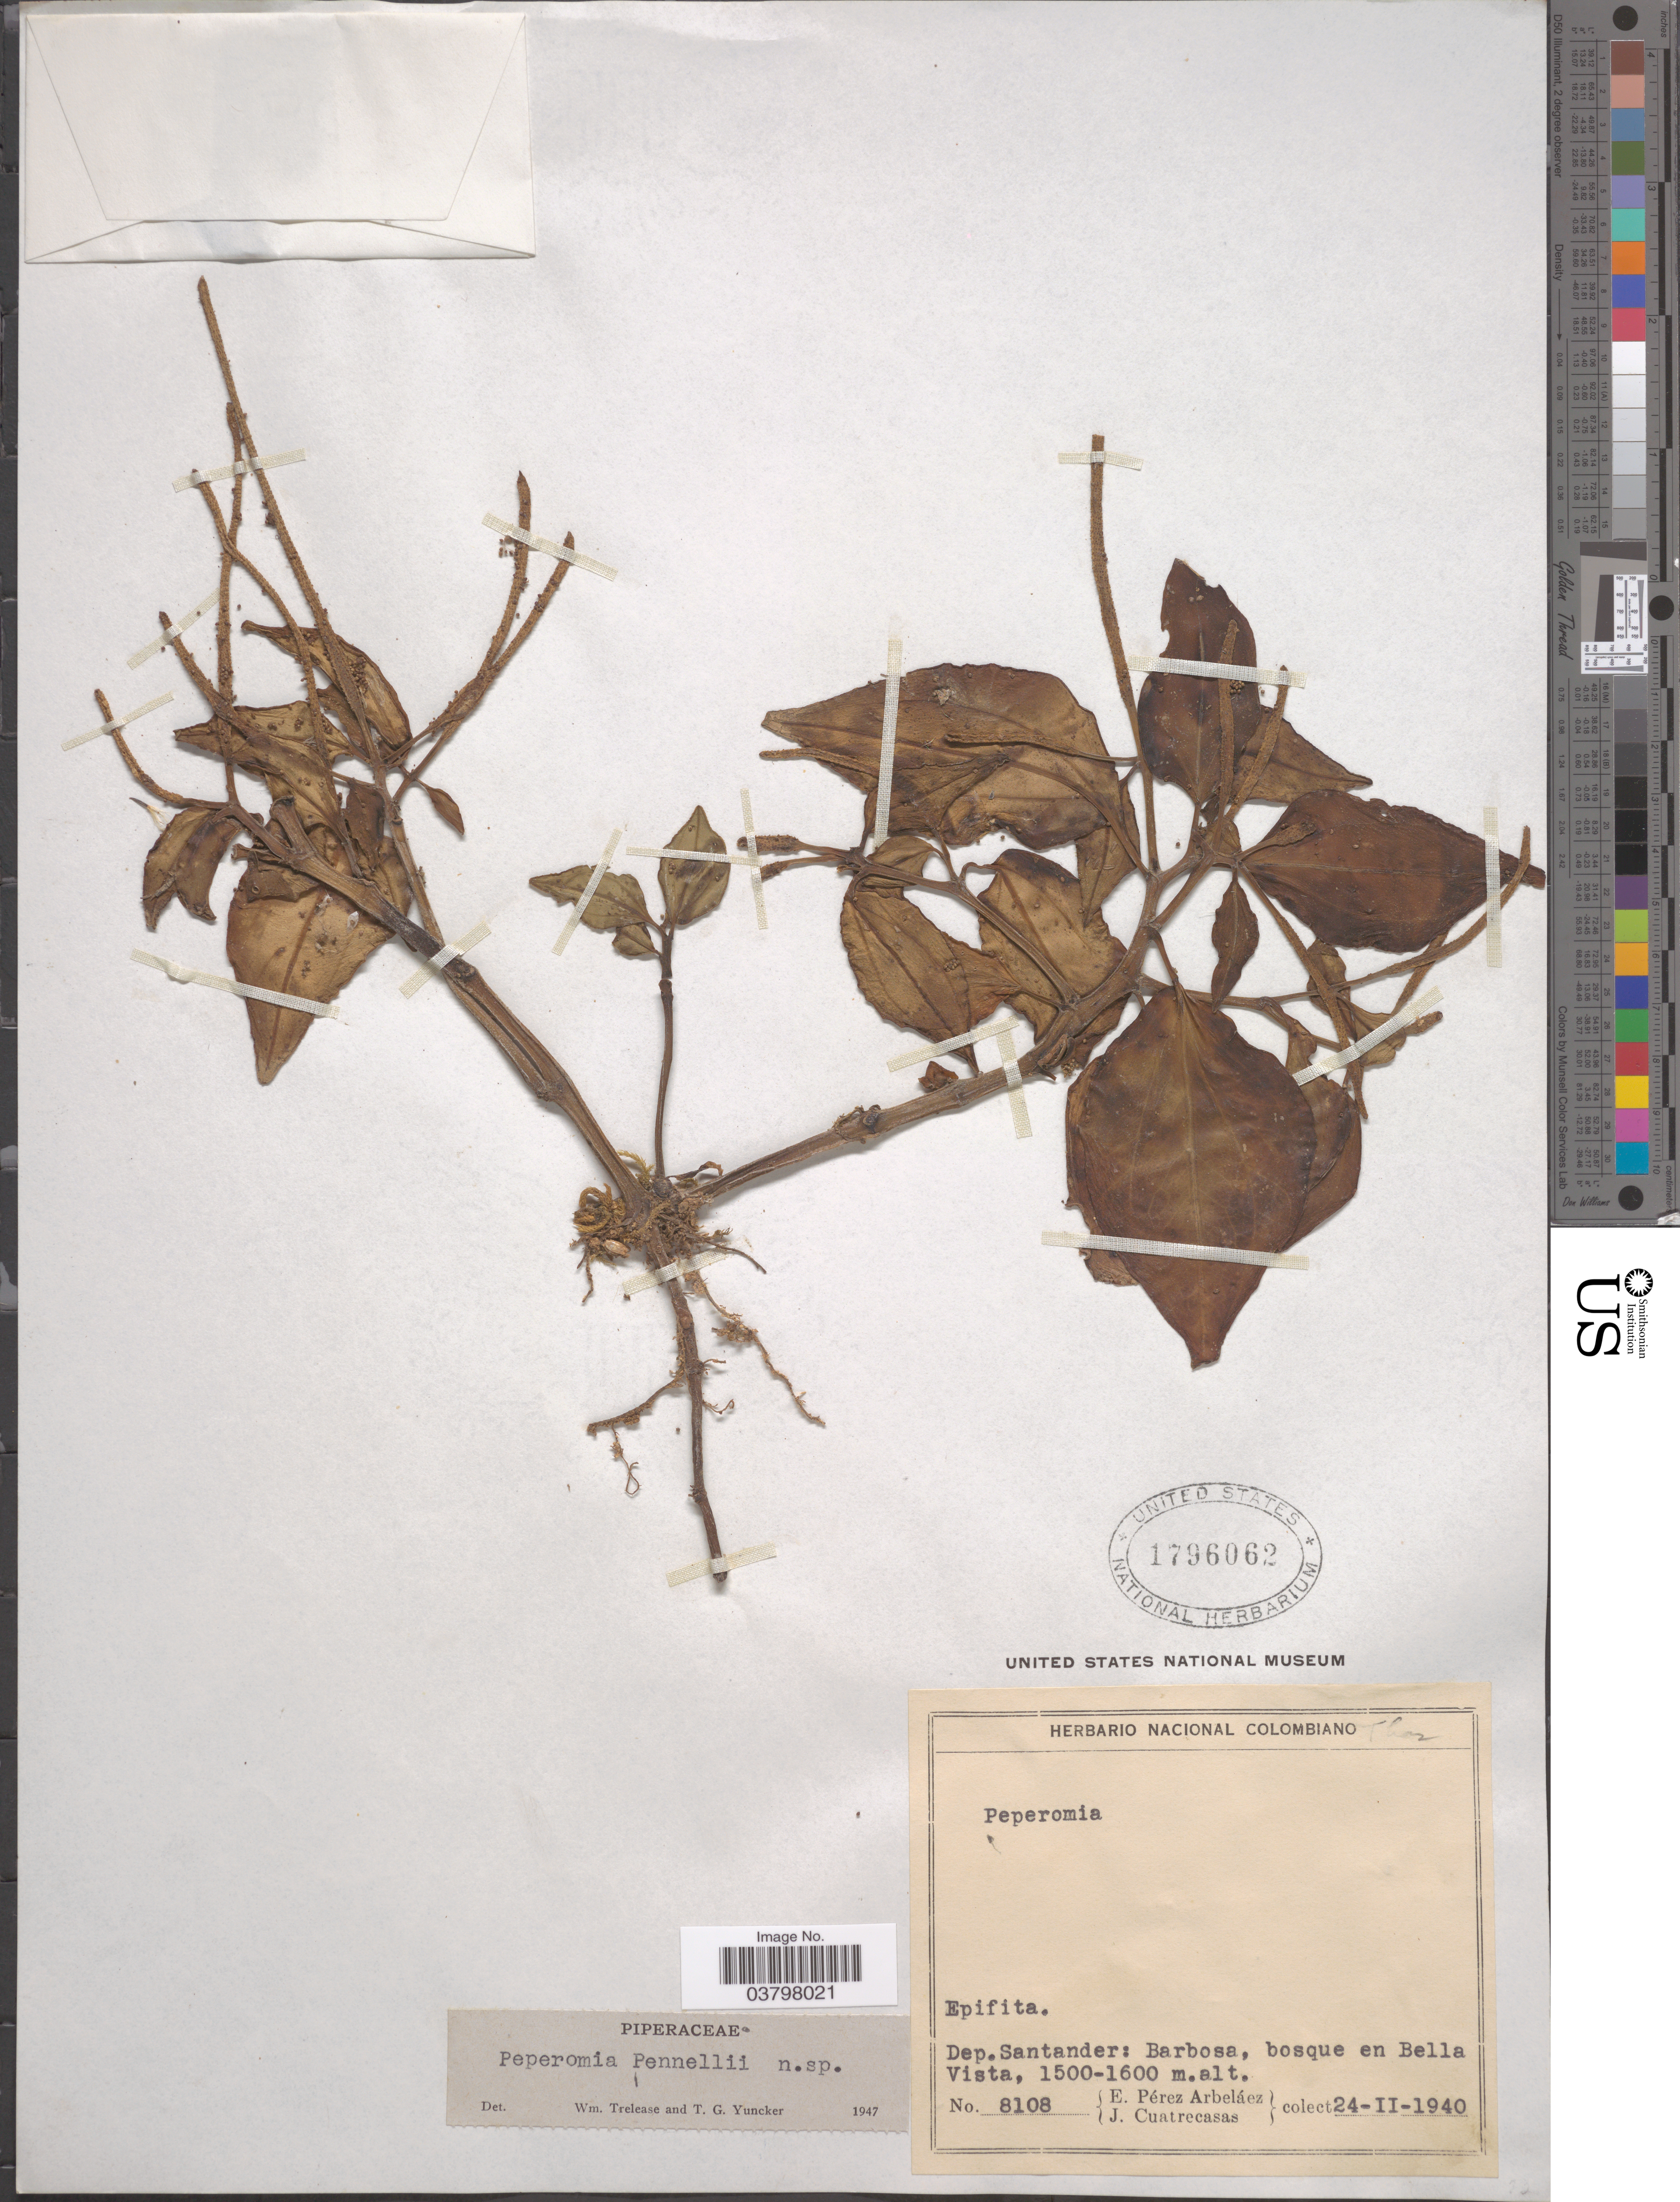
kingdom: Plantae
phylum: Tracheophyta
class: Magnoliopsida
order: Piperales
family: Piperaceae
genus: Peperomia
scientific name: Peperomia pennellii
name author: Trel. & Yunck.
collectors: E. Pérez Arbeláez & J. Cuatrecasas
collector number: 8108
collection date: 1940-02-24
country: Colombia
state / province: Santander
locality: Dep. Santander: Barbosa, bosque en Bella Vista.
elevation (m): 1500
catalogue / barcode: US 1796062